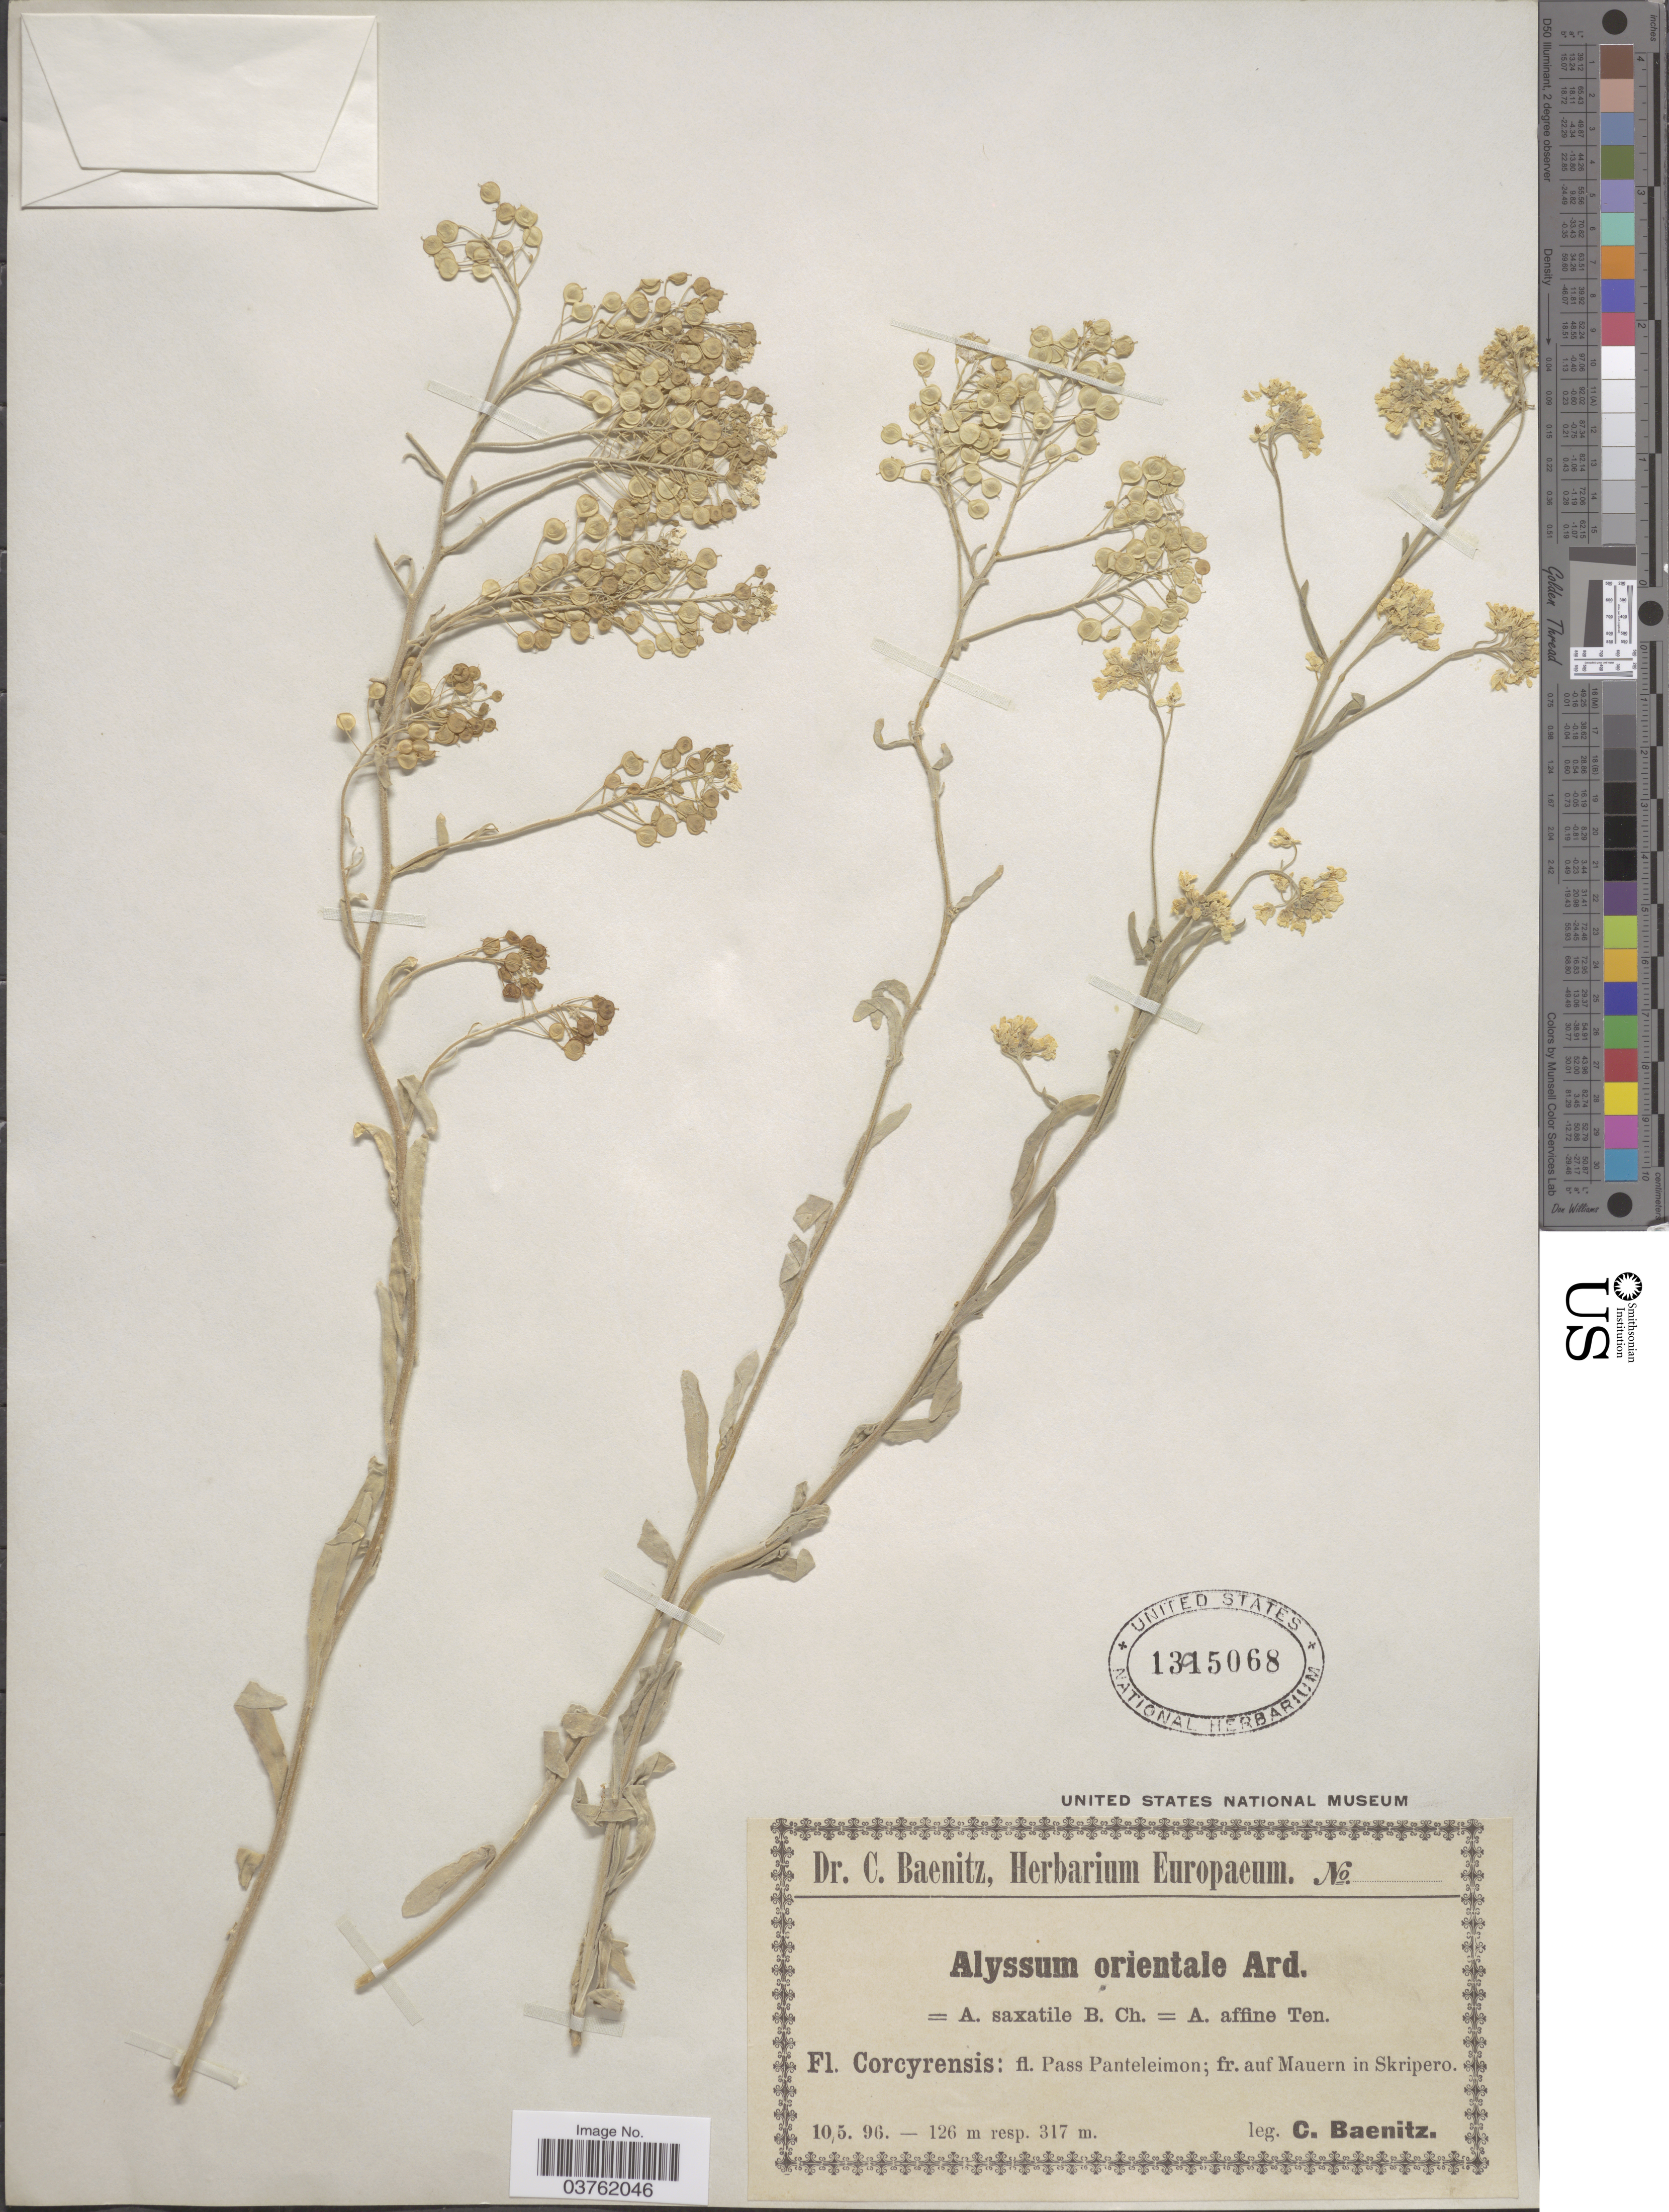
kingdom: Plantae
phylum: Tracheophyta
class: Magnoliopsida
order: Brassicales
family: Brassicaceae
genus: Alyssum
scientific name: Alyssum orientale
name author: Ard.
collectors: C. G. Baenitz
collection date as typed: Transcribed d/m/y: 10/5/96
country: Greece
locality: Corcyrensis: Pass Panteleimon; auf Mauern in Skripero.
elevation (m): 126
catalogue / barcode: US 1395068